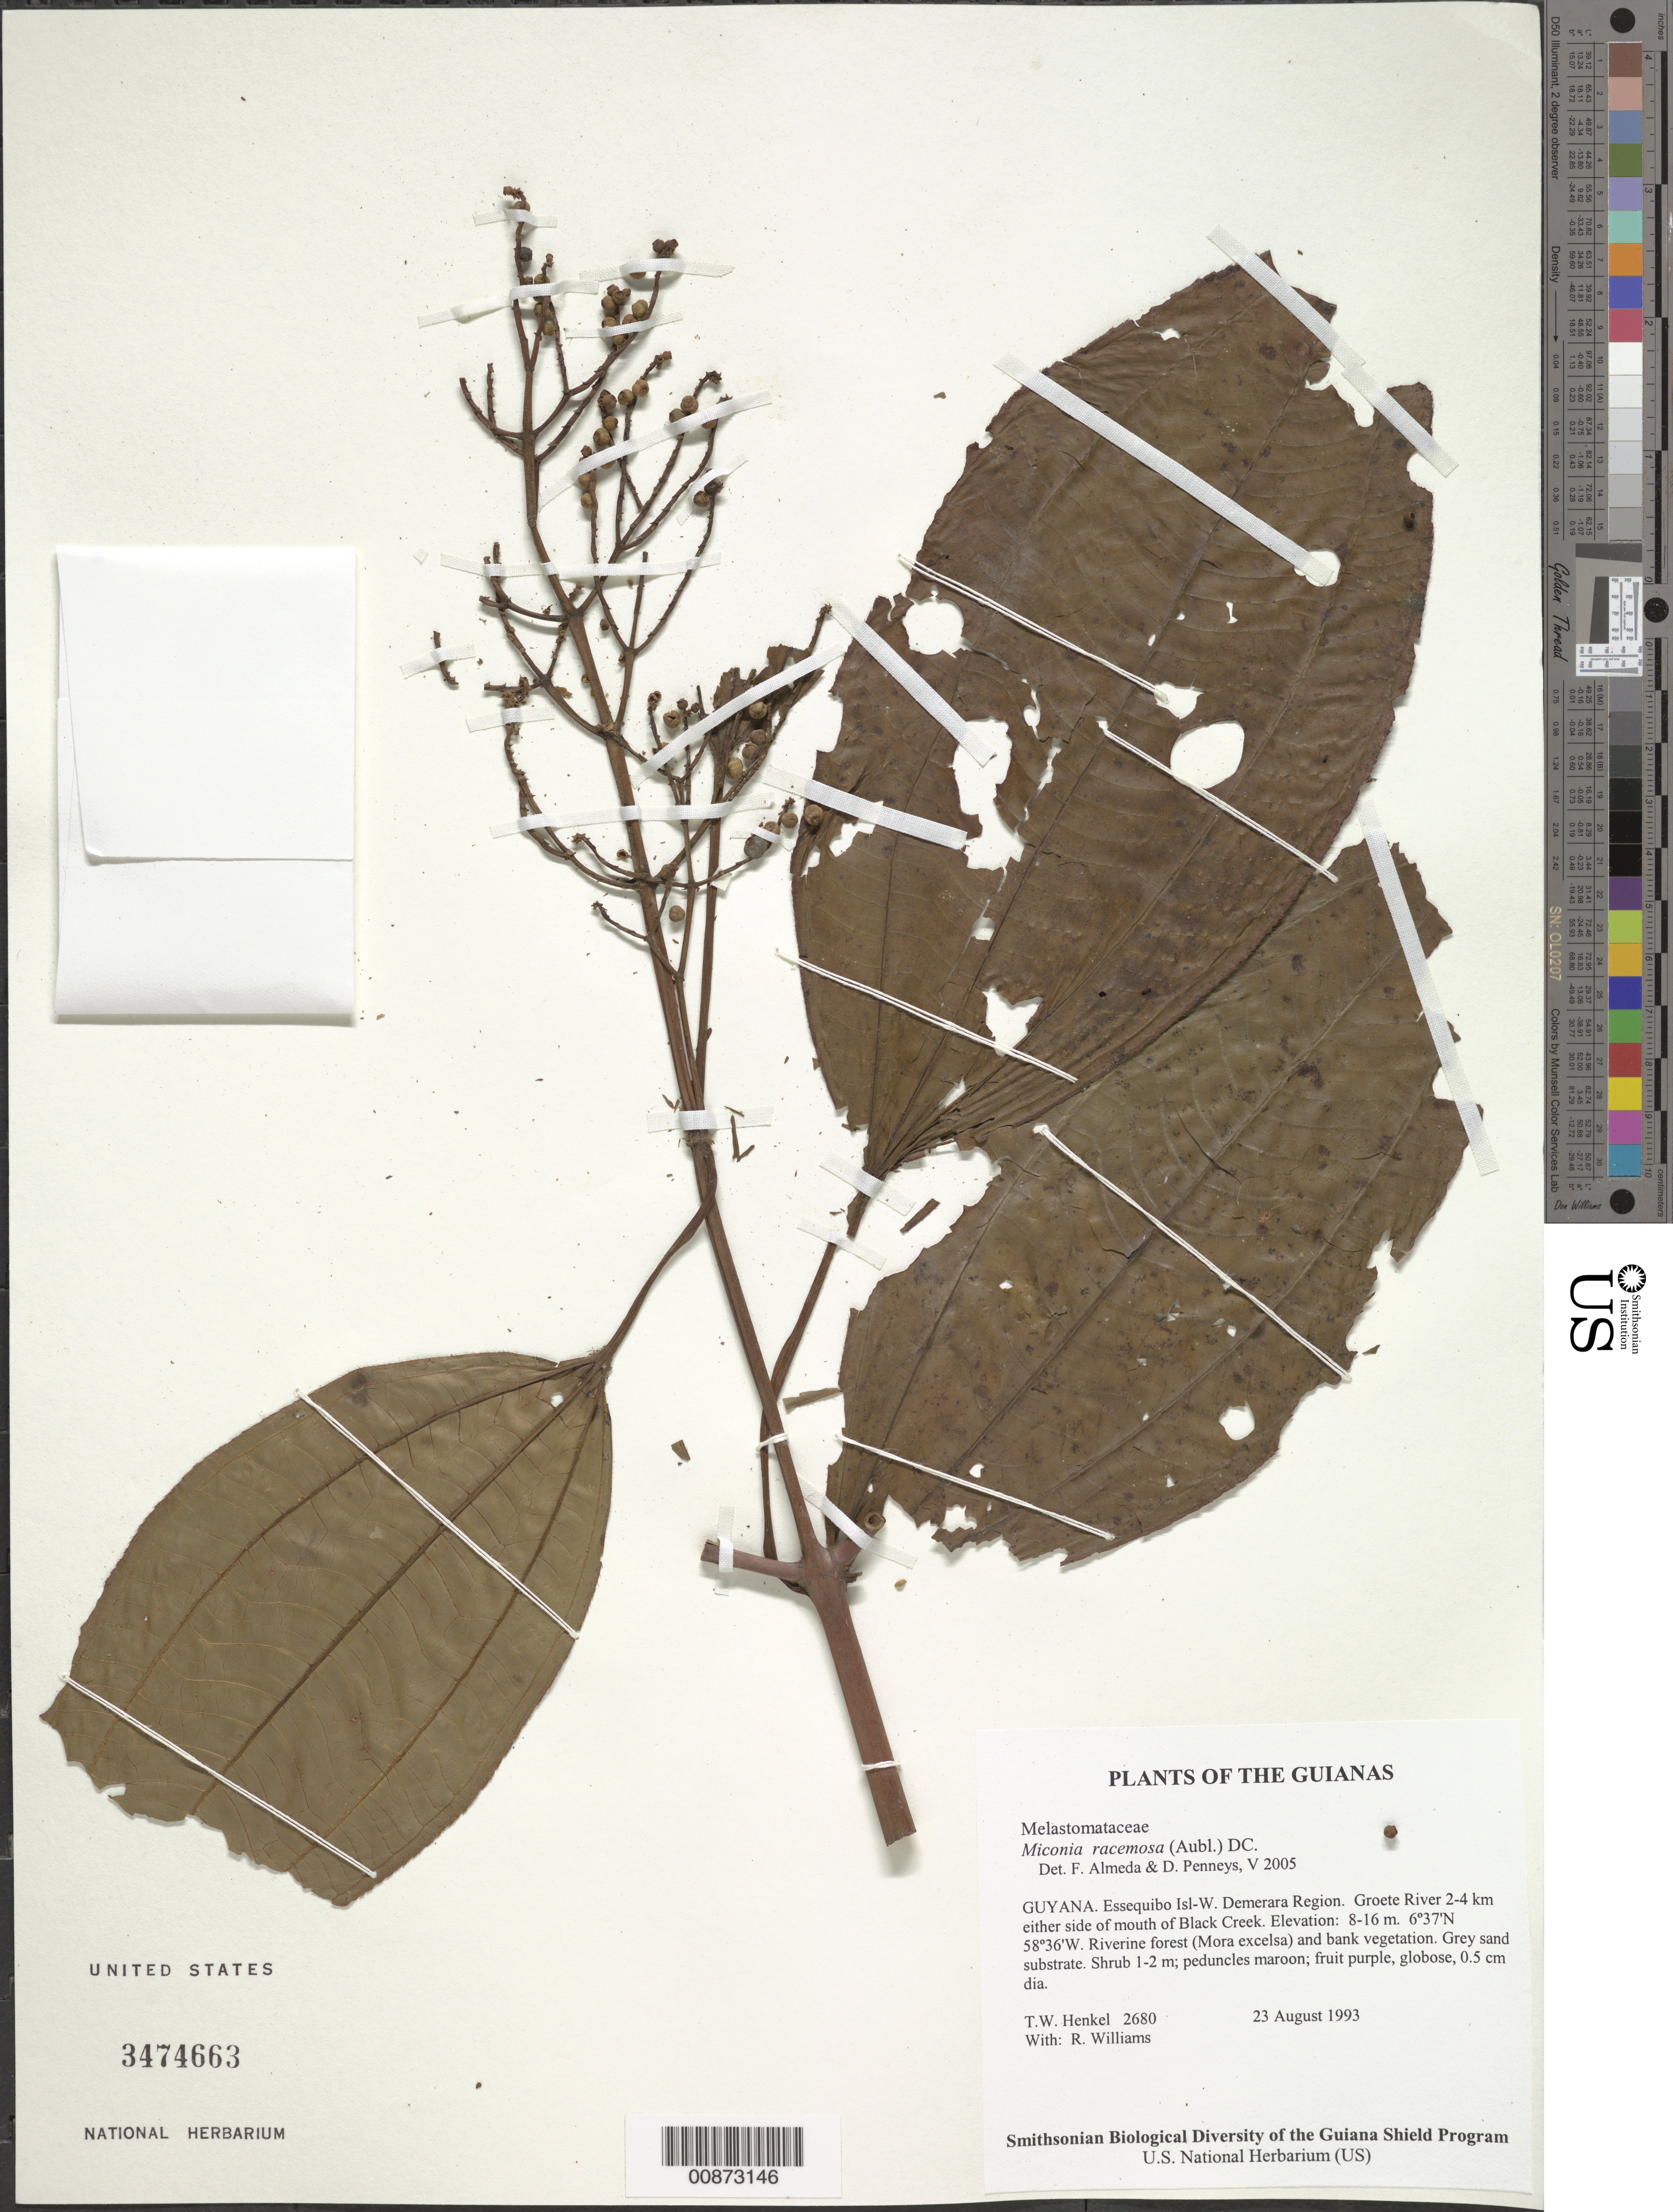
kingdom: Plantae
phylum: Tracheophyta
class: Magnoliopsida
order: Myrtales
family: Melastomataceae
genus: Miconia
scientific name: Miconia racemosa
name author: (Aubl.) DC.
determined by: Almeda, F.; Penneys, D. S.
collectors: T. Henkel & R. Williams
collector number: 2680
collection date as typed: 23 August 1993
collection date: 1993-08-23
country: Guyana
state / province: Essequibo Isl-W. Demerara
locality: Groete River 2-4 km either side of mouth of Black Creek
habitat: Riverine forest (Mora excelsa) and bank vegetation. Grey sand substrate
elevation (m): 8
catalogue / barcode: US 3474663